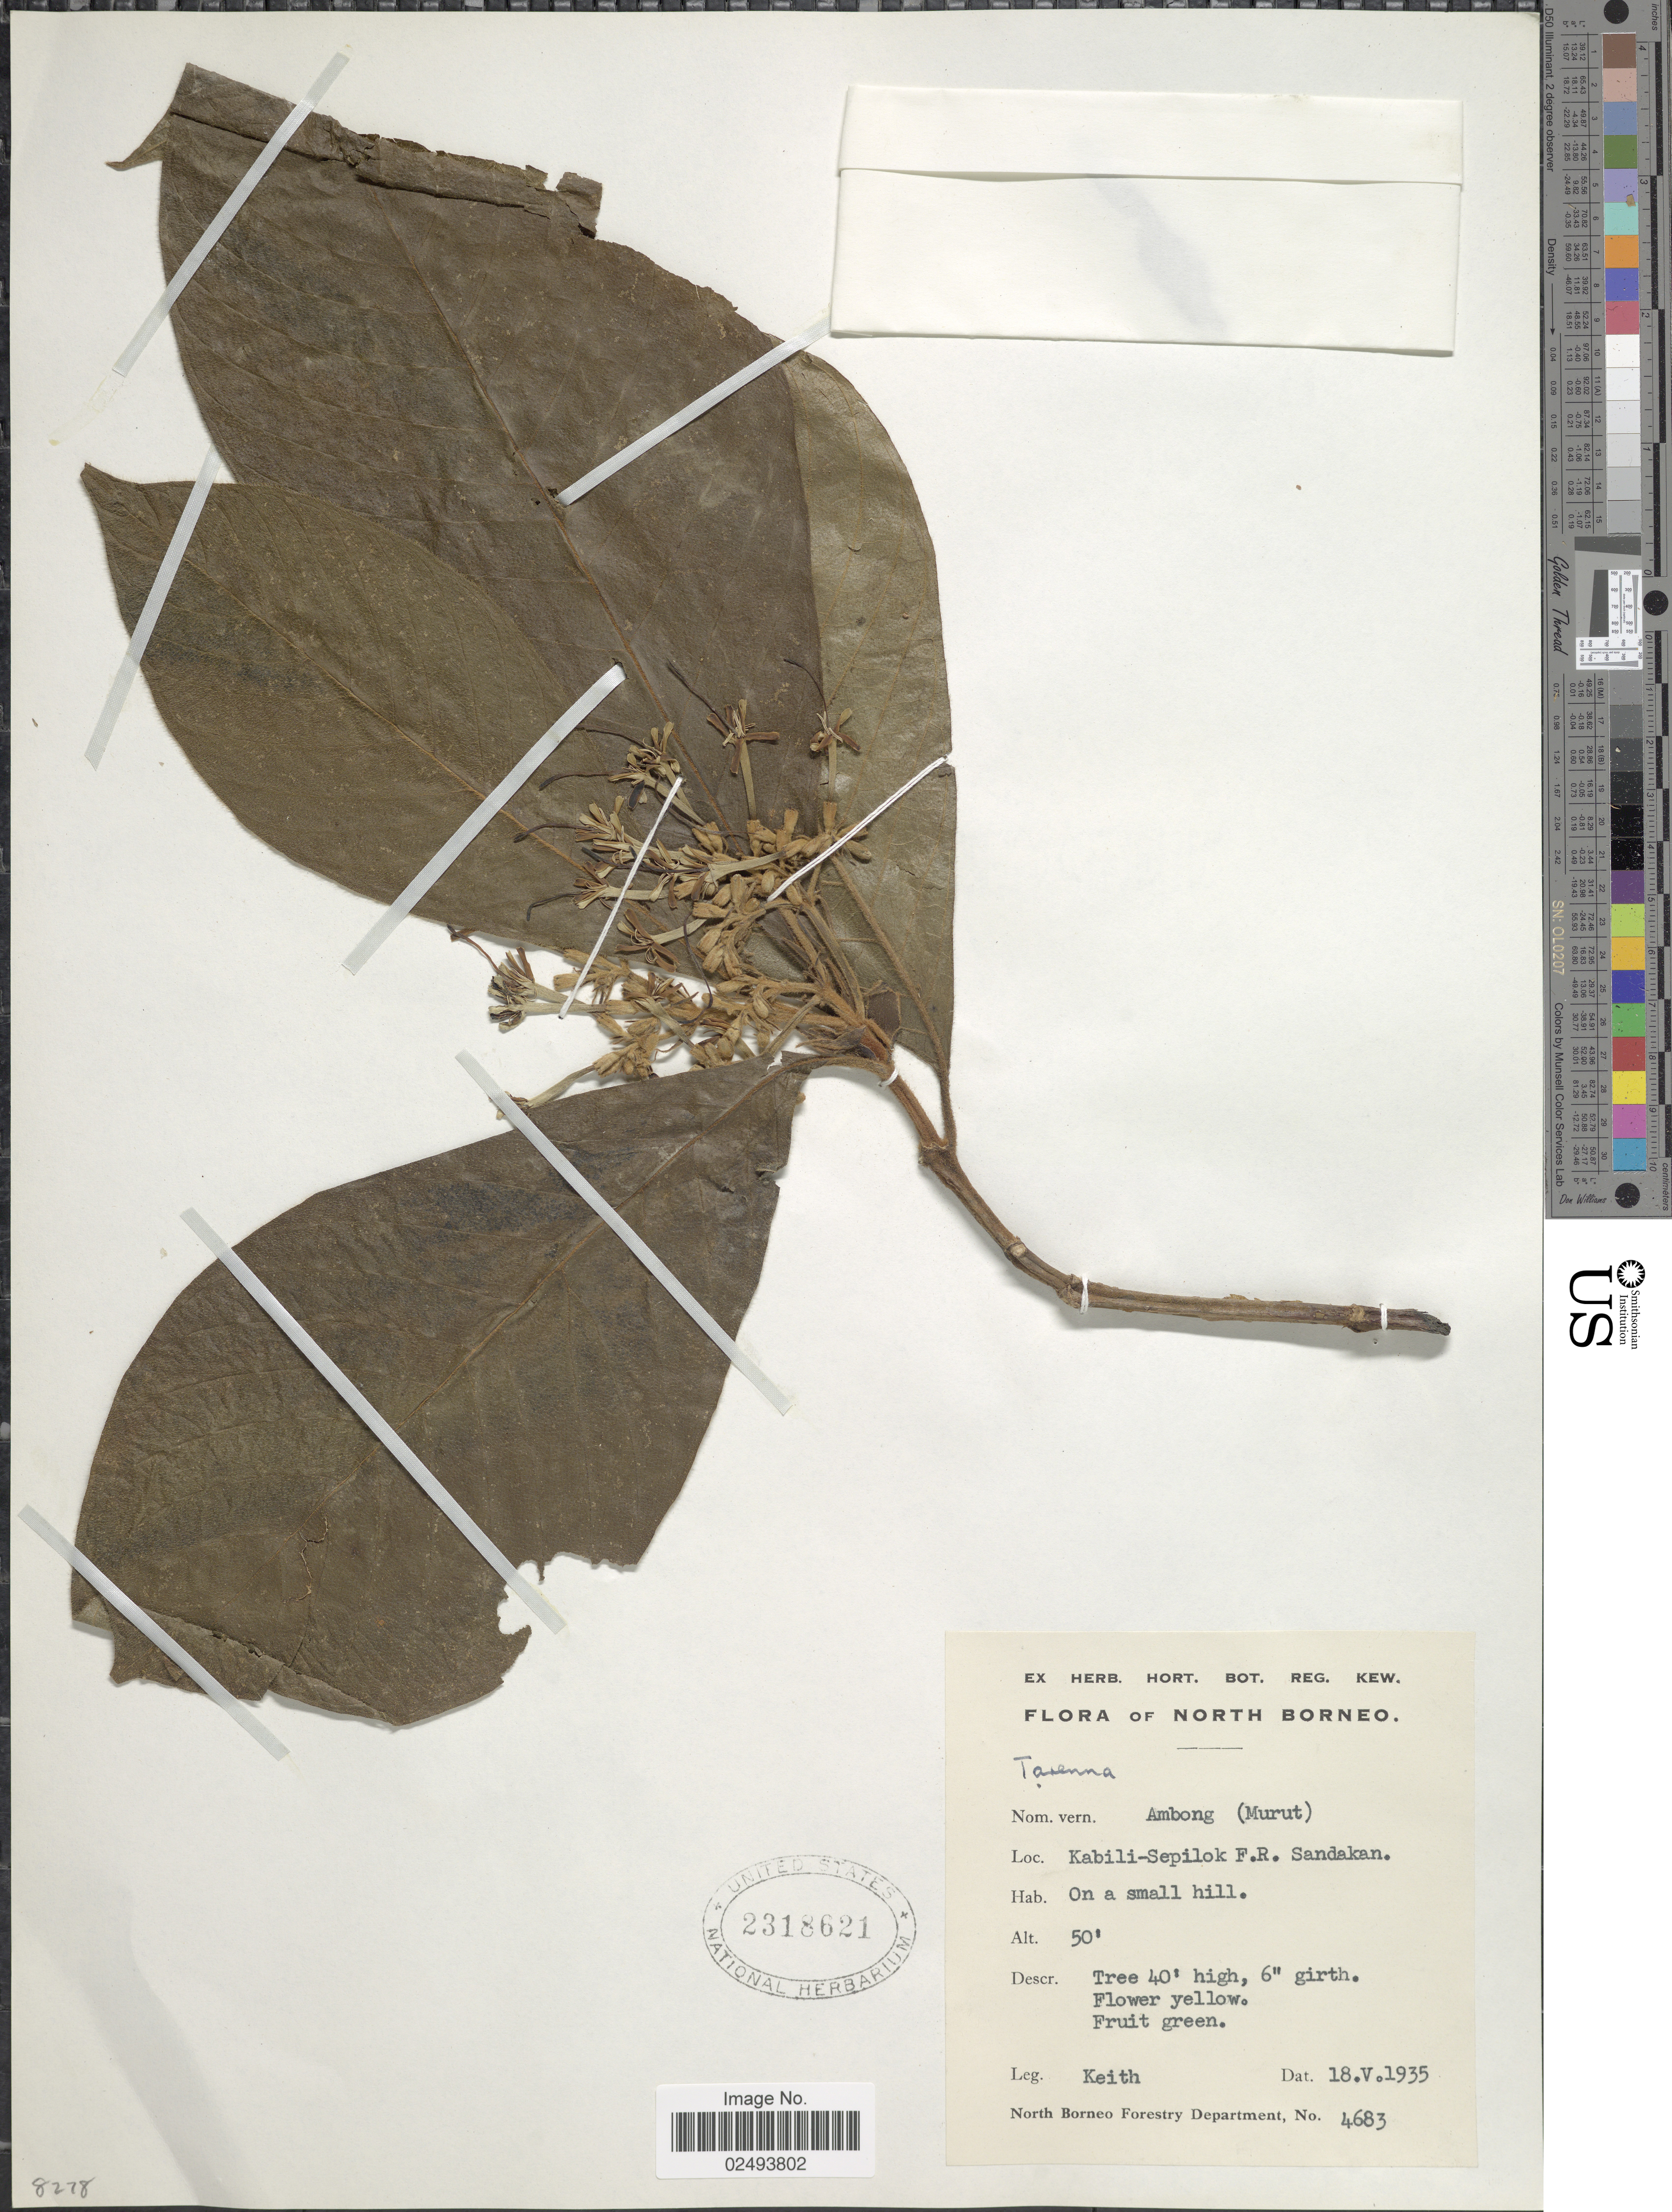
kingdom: Plantae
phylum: Tracheophyta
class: Magnoliopsida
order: Gentianales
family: Rubiaceae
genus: Tarenna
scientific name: Tarenna sp.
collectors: -. Keith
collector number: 4683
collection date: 1935-05-18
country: Malaysia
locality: North Borneo. Kabili-Sepilok F. R. Sandakan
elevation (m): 15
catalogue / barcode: US 2318621